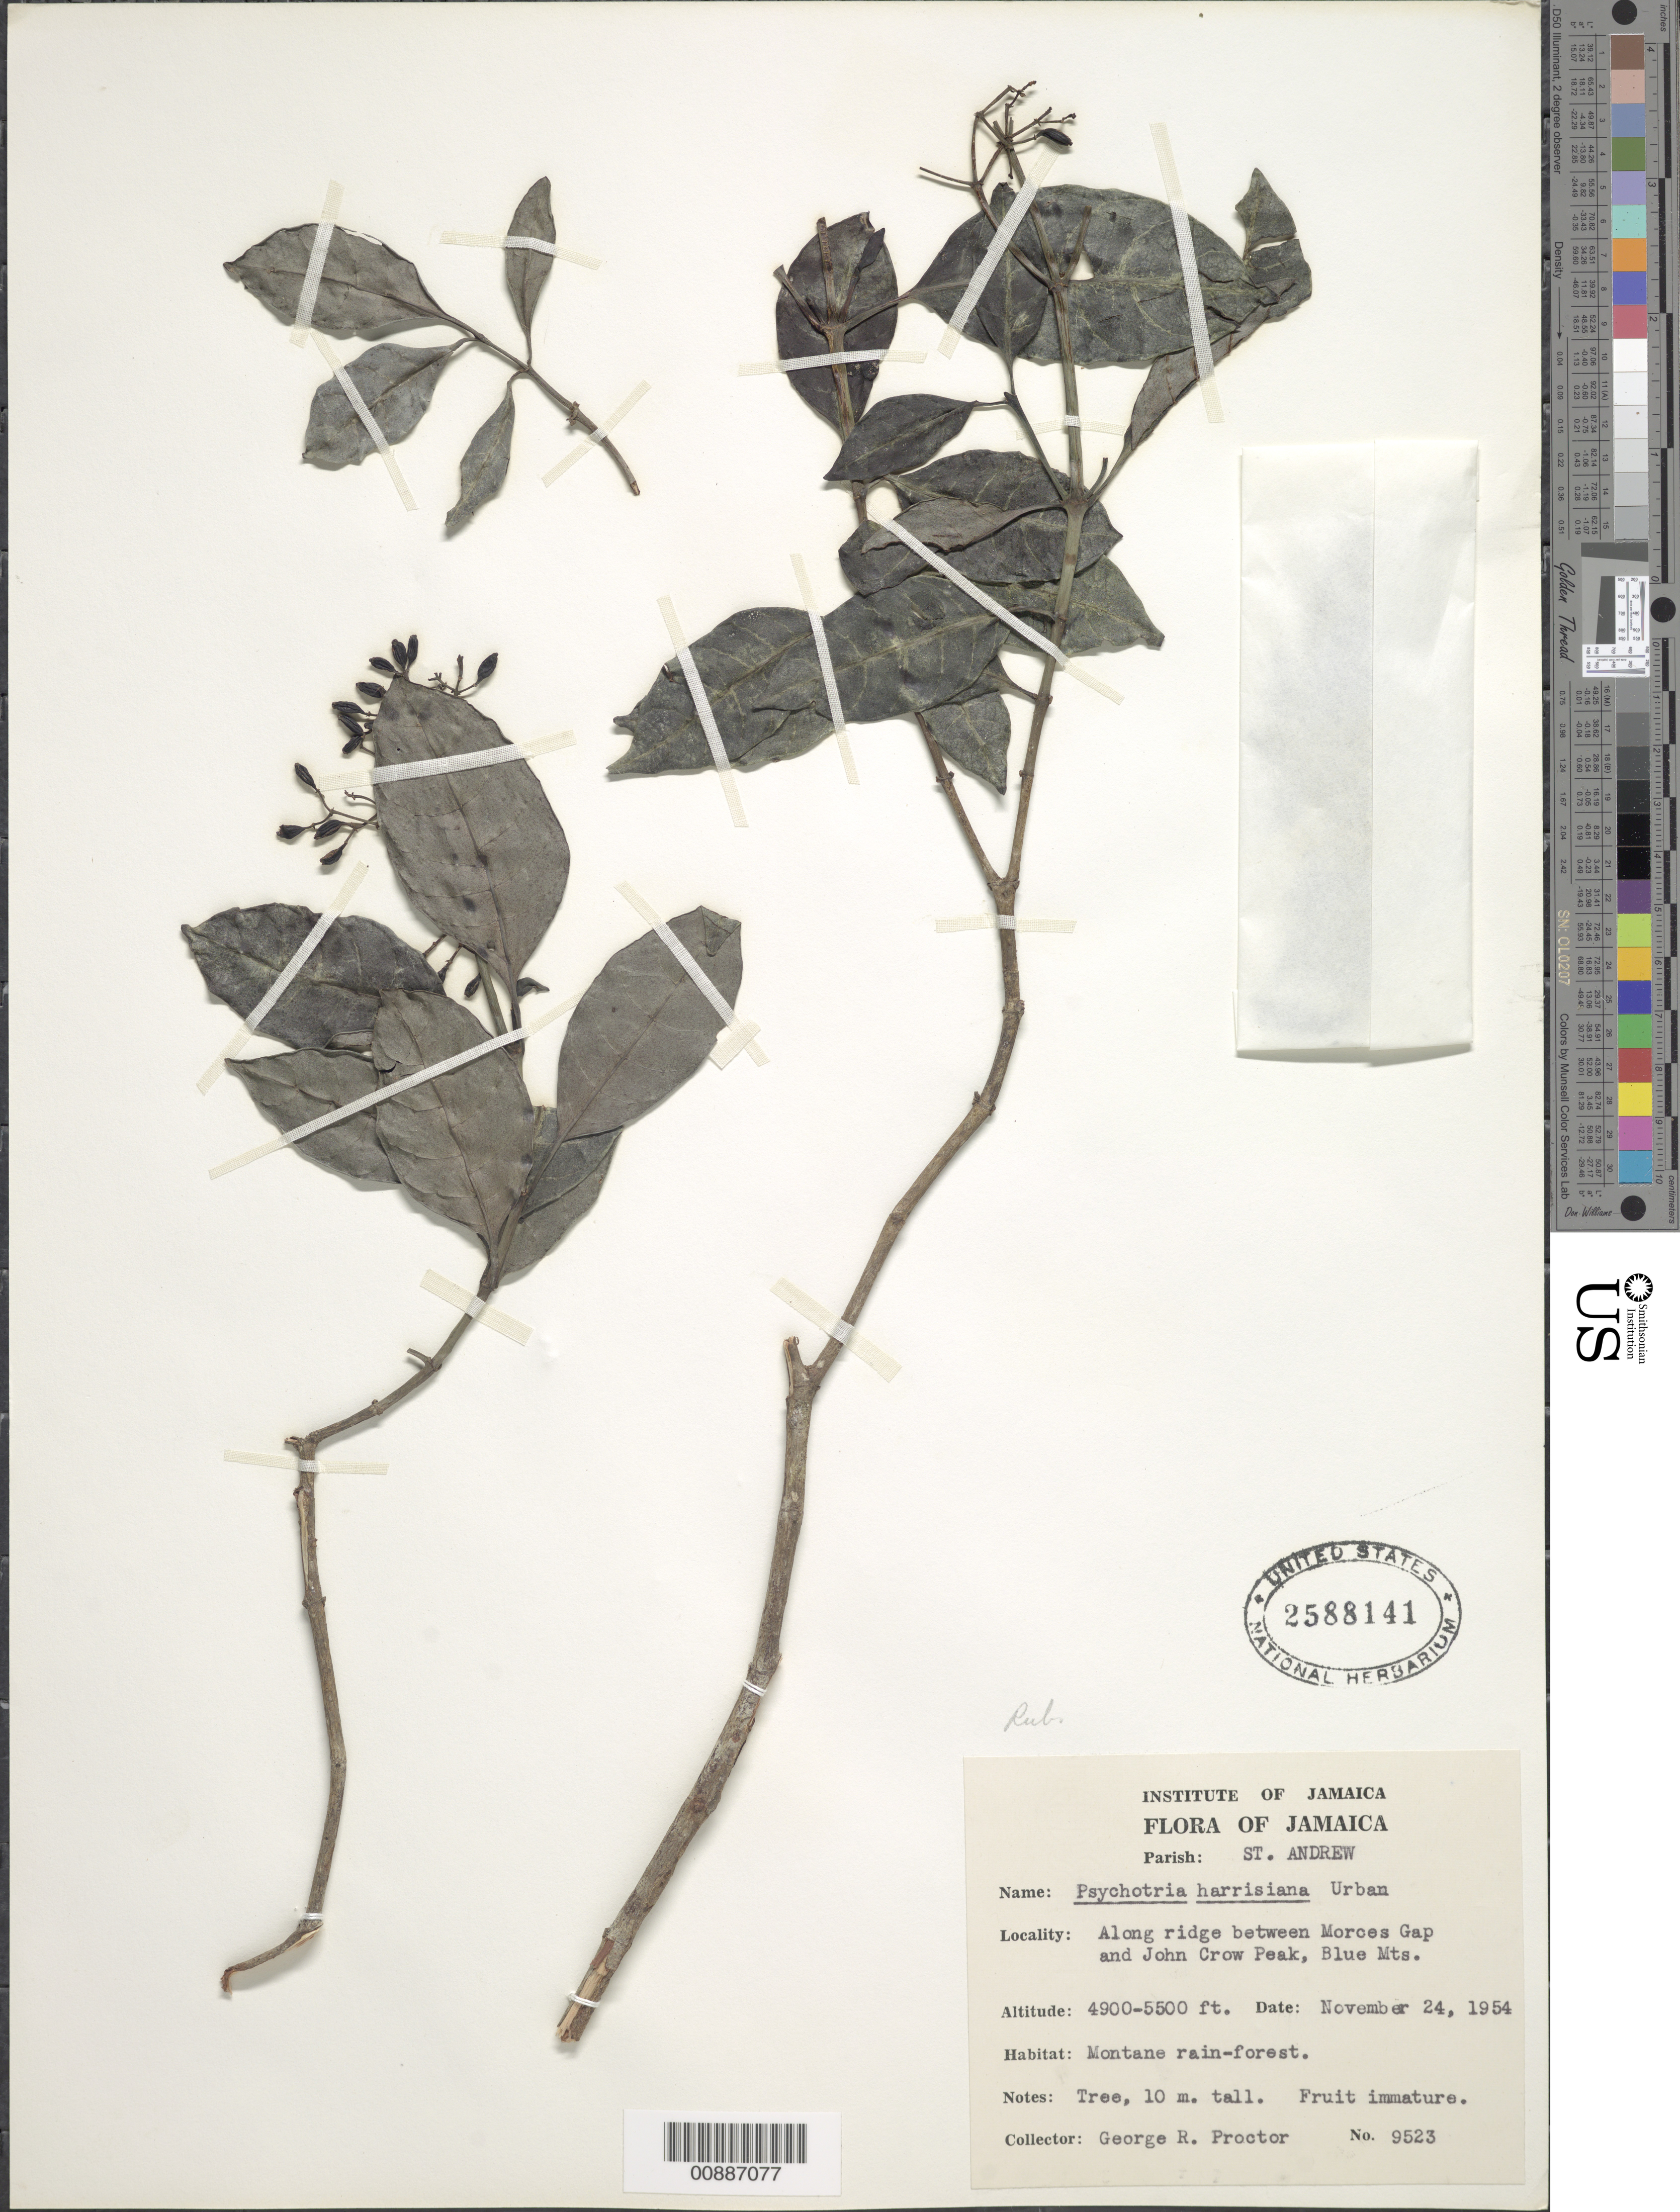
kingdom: Plantae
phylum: Tracheophyta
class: Magnoliopsida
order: Gentianales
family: Rubiaceae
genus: Psychotria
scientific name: Psychotria sloanei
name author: Urb.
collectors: G. R. Proctor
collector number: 9523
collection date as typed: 24 Nov 1954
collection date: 1954-11-24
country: Jamaica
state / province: Saint Andrew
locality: Along ridge between Morces Gap and John Crow Peak, Blue Mts.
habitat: Montane rainforest, along ridge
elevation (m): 1494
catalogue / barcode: US 2588141